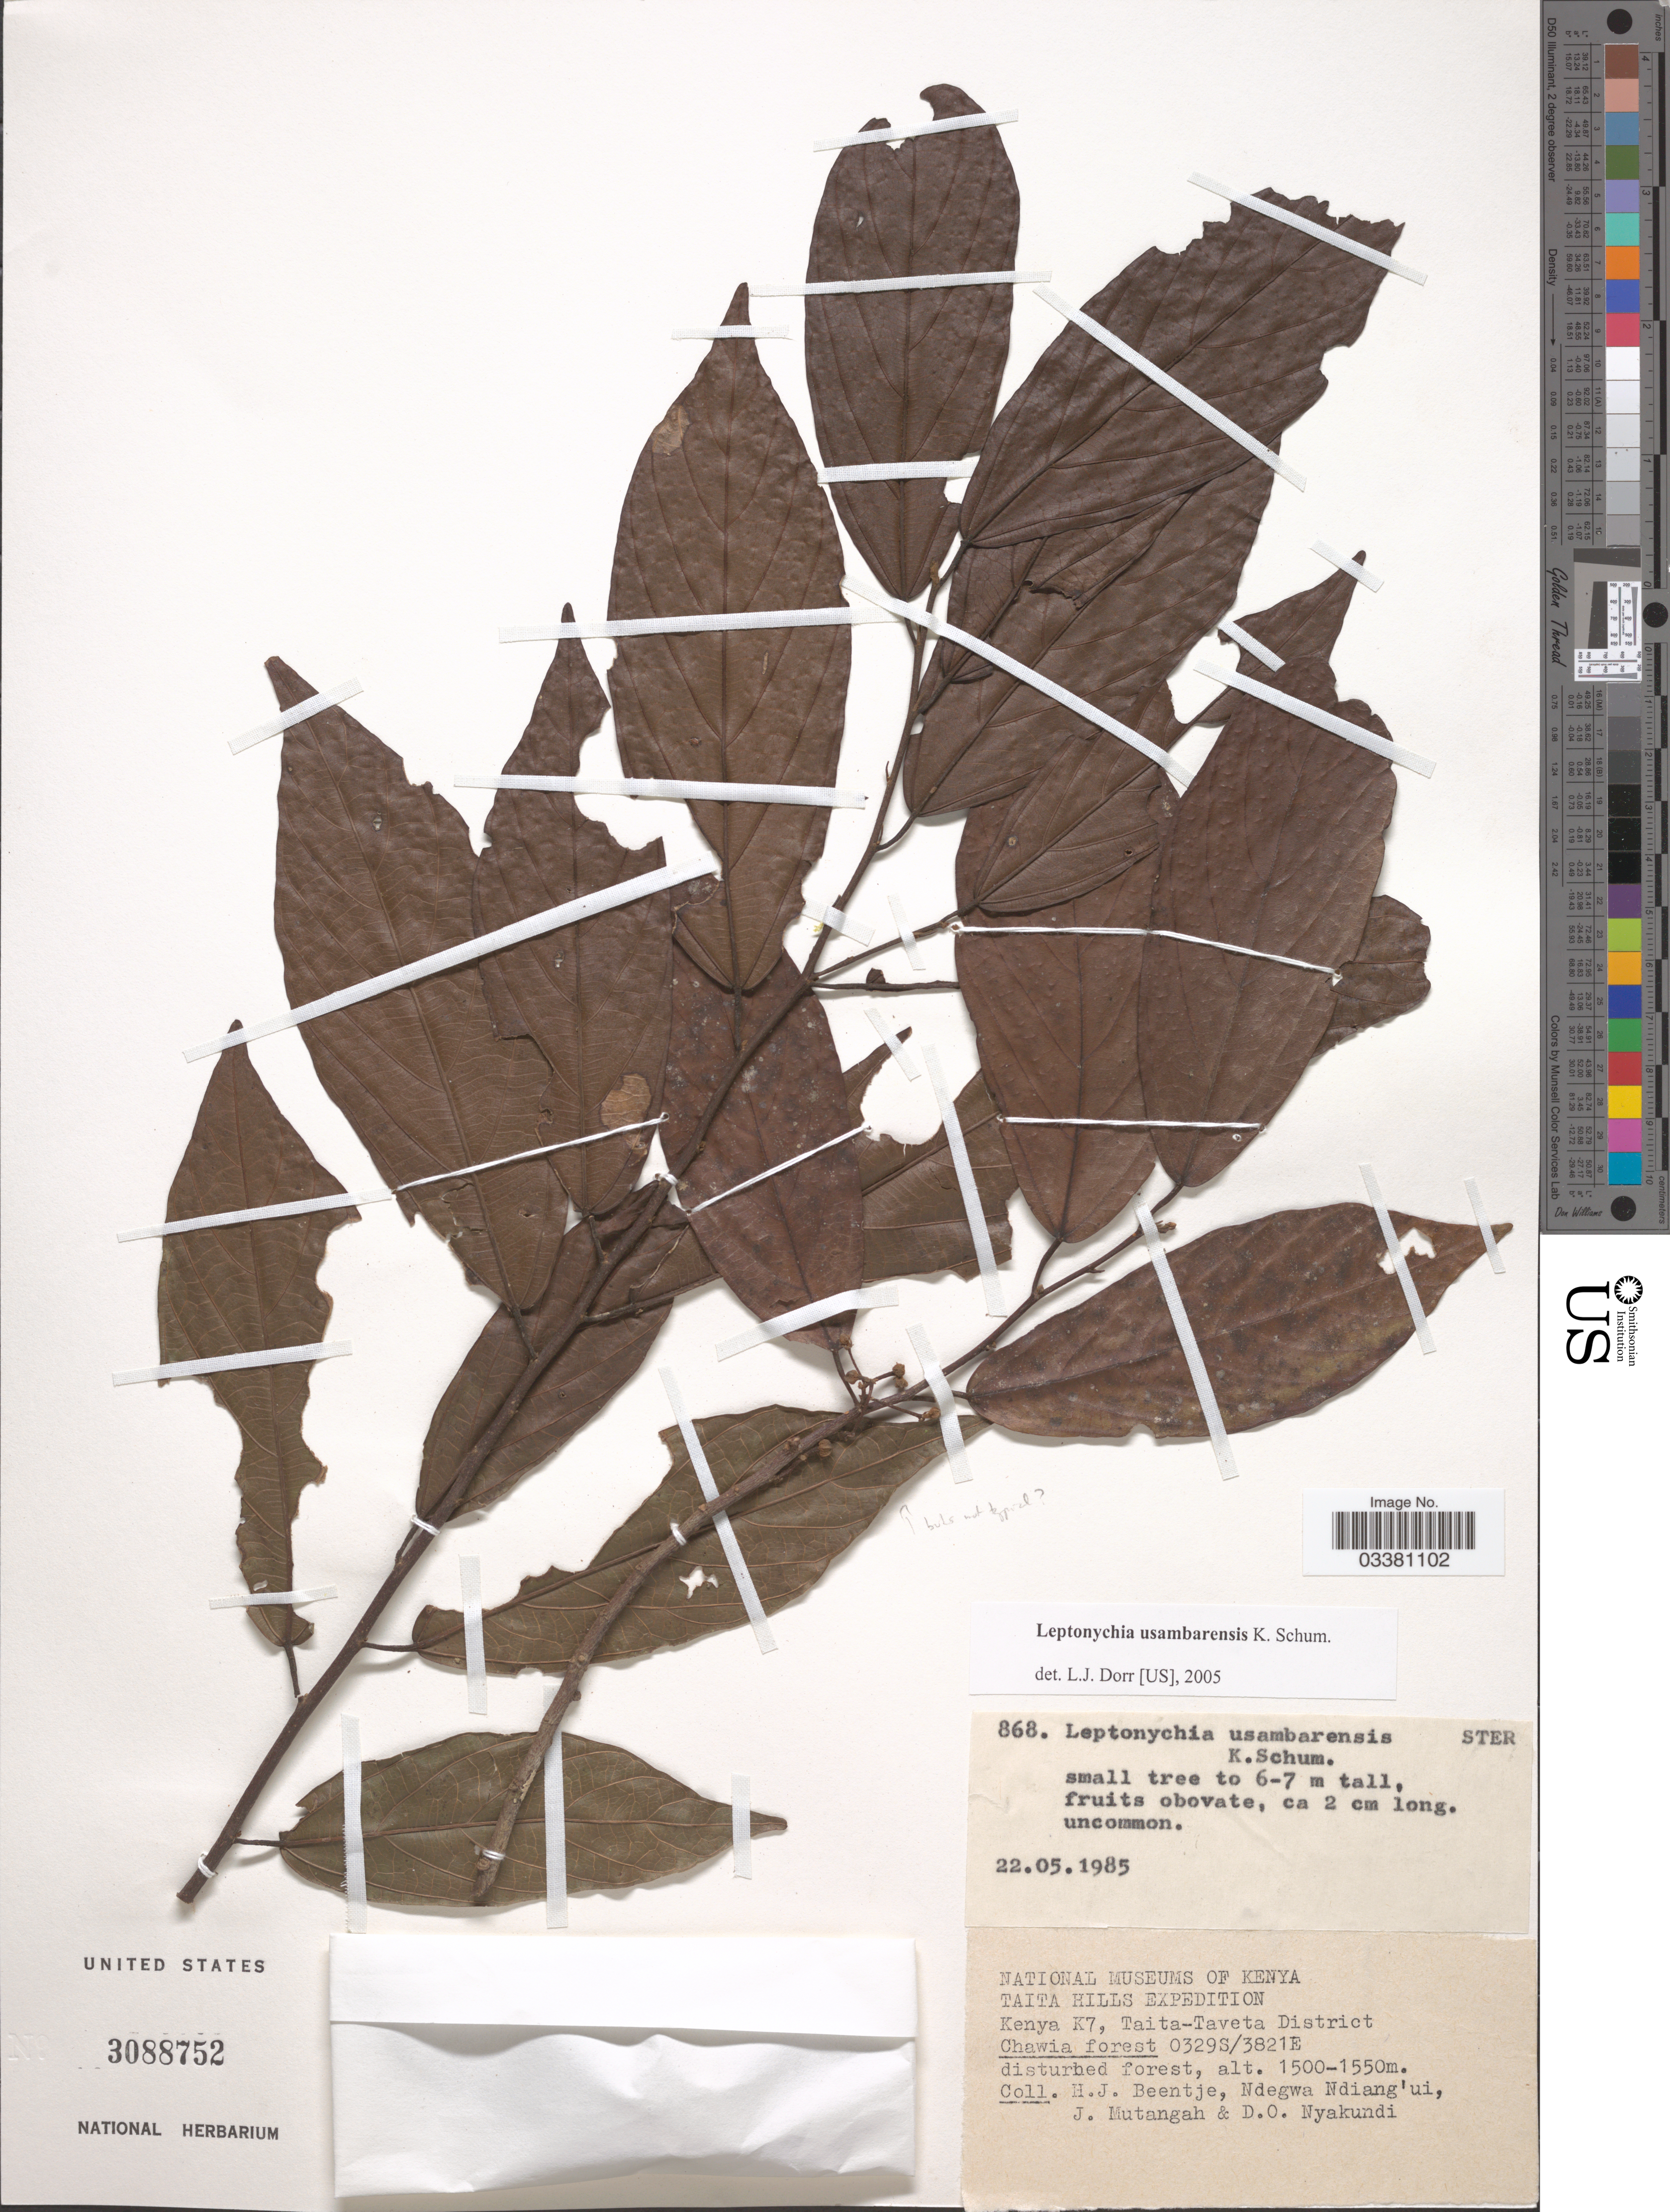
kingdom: Plantae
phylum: Tracheophyta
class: Magnoliopsida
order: Malvales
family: Malvaceae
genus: Leptonychia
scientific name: Leptonychia usambarensis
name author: K. Schum.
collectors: H. J. Beentje, Ndegwa Ndiang'ui, J. Mutangah & D. Nyakundi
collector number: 868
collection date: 1985-05-22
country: Kenya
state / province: Taita Taveta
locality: Taita Hills. K7, Taita-Taveta District. Chawia forest.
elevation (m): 1500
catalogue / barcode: US 3088752